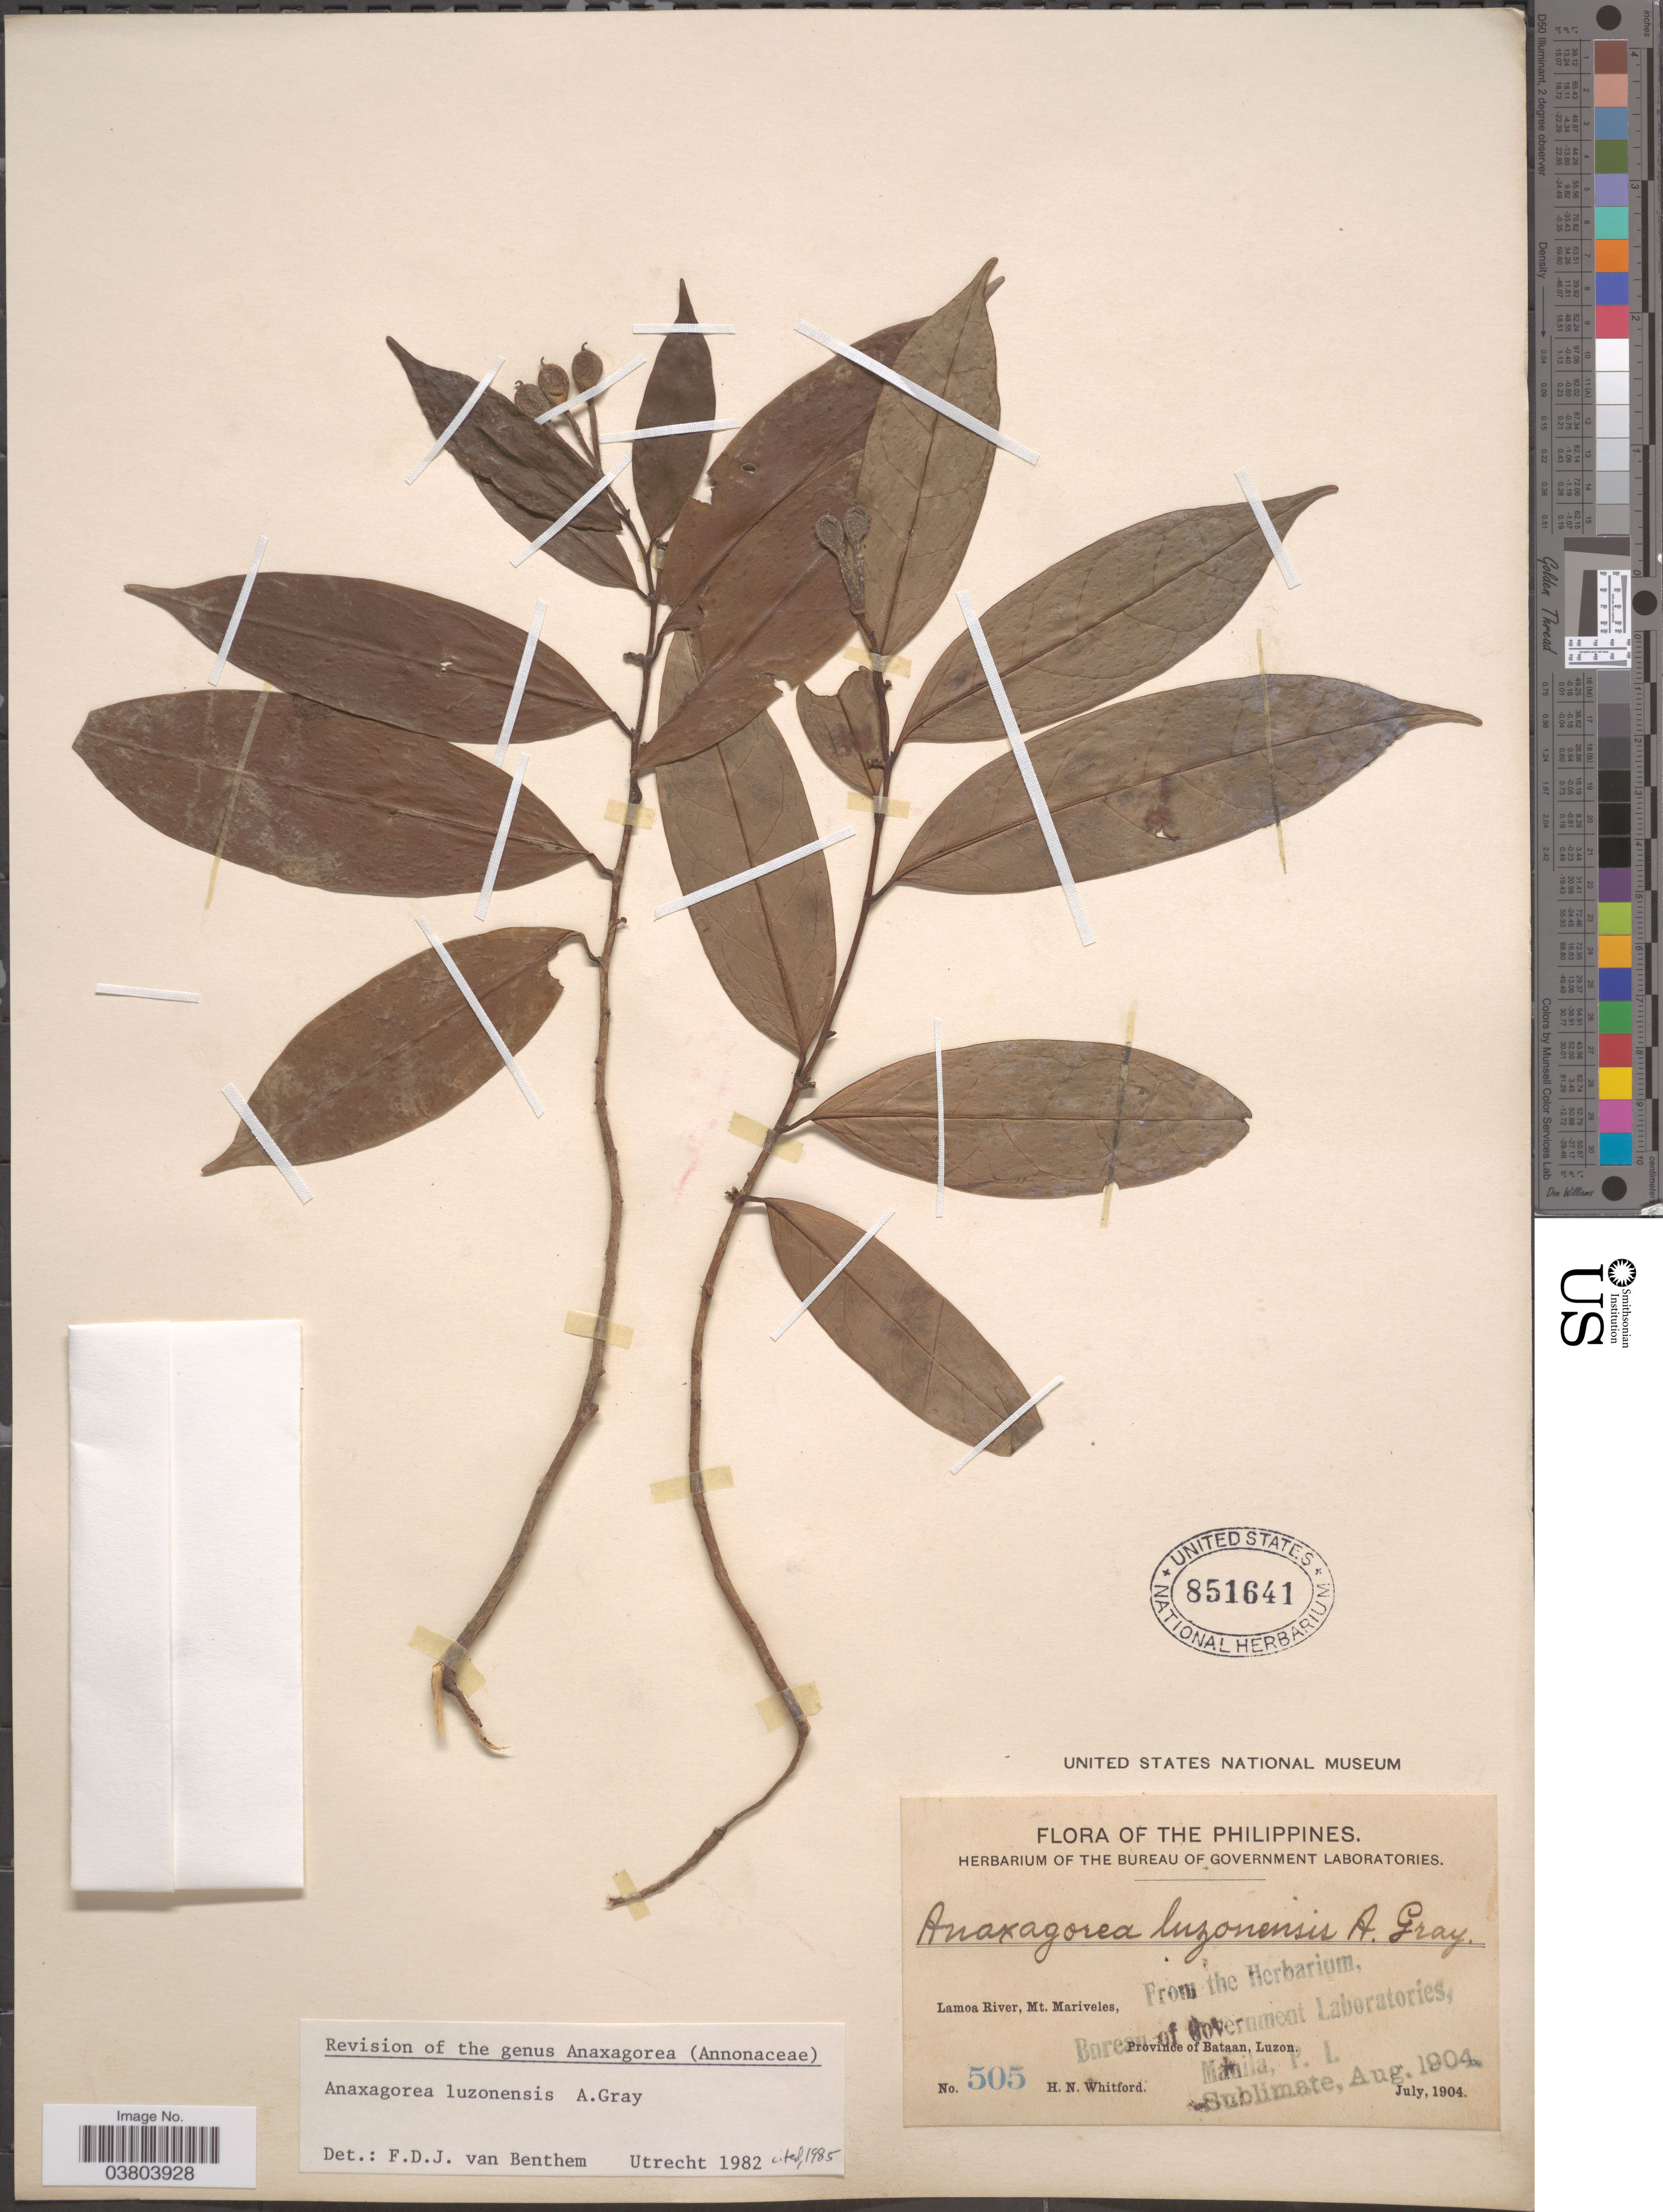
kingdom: Plantae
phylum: Tracheophyta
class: Magnoliopsida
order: Magnoliales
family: Annonaceae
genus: Anaxagorea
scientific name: Anaxagorea luzonensis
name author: A. Gray in Wilkes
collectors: H. N. Whitford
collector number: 505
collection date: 1904-07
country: Philippines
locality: Lamoa River, Mt. Mariveles, Province of Bataan, Luzon.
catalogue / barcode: US 851641